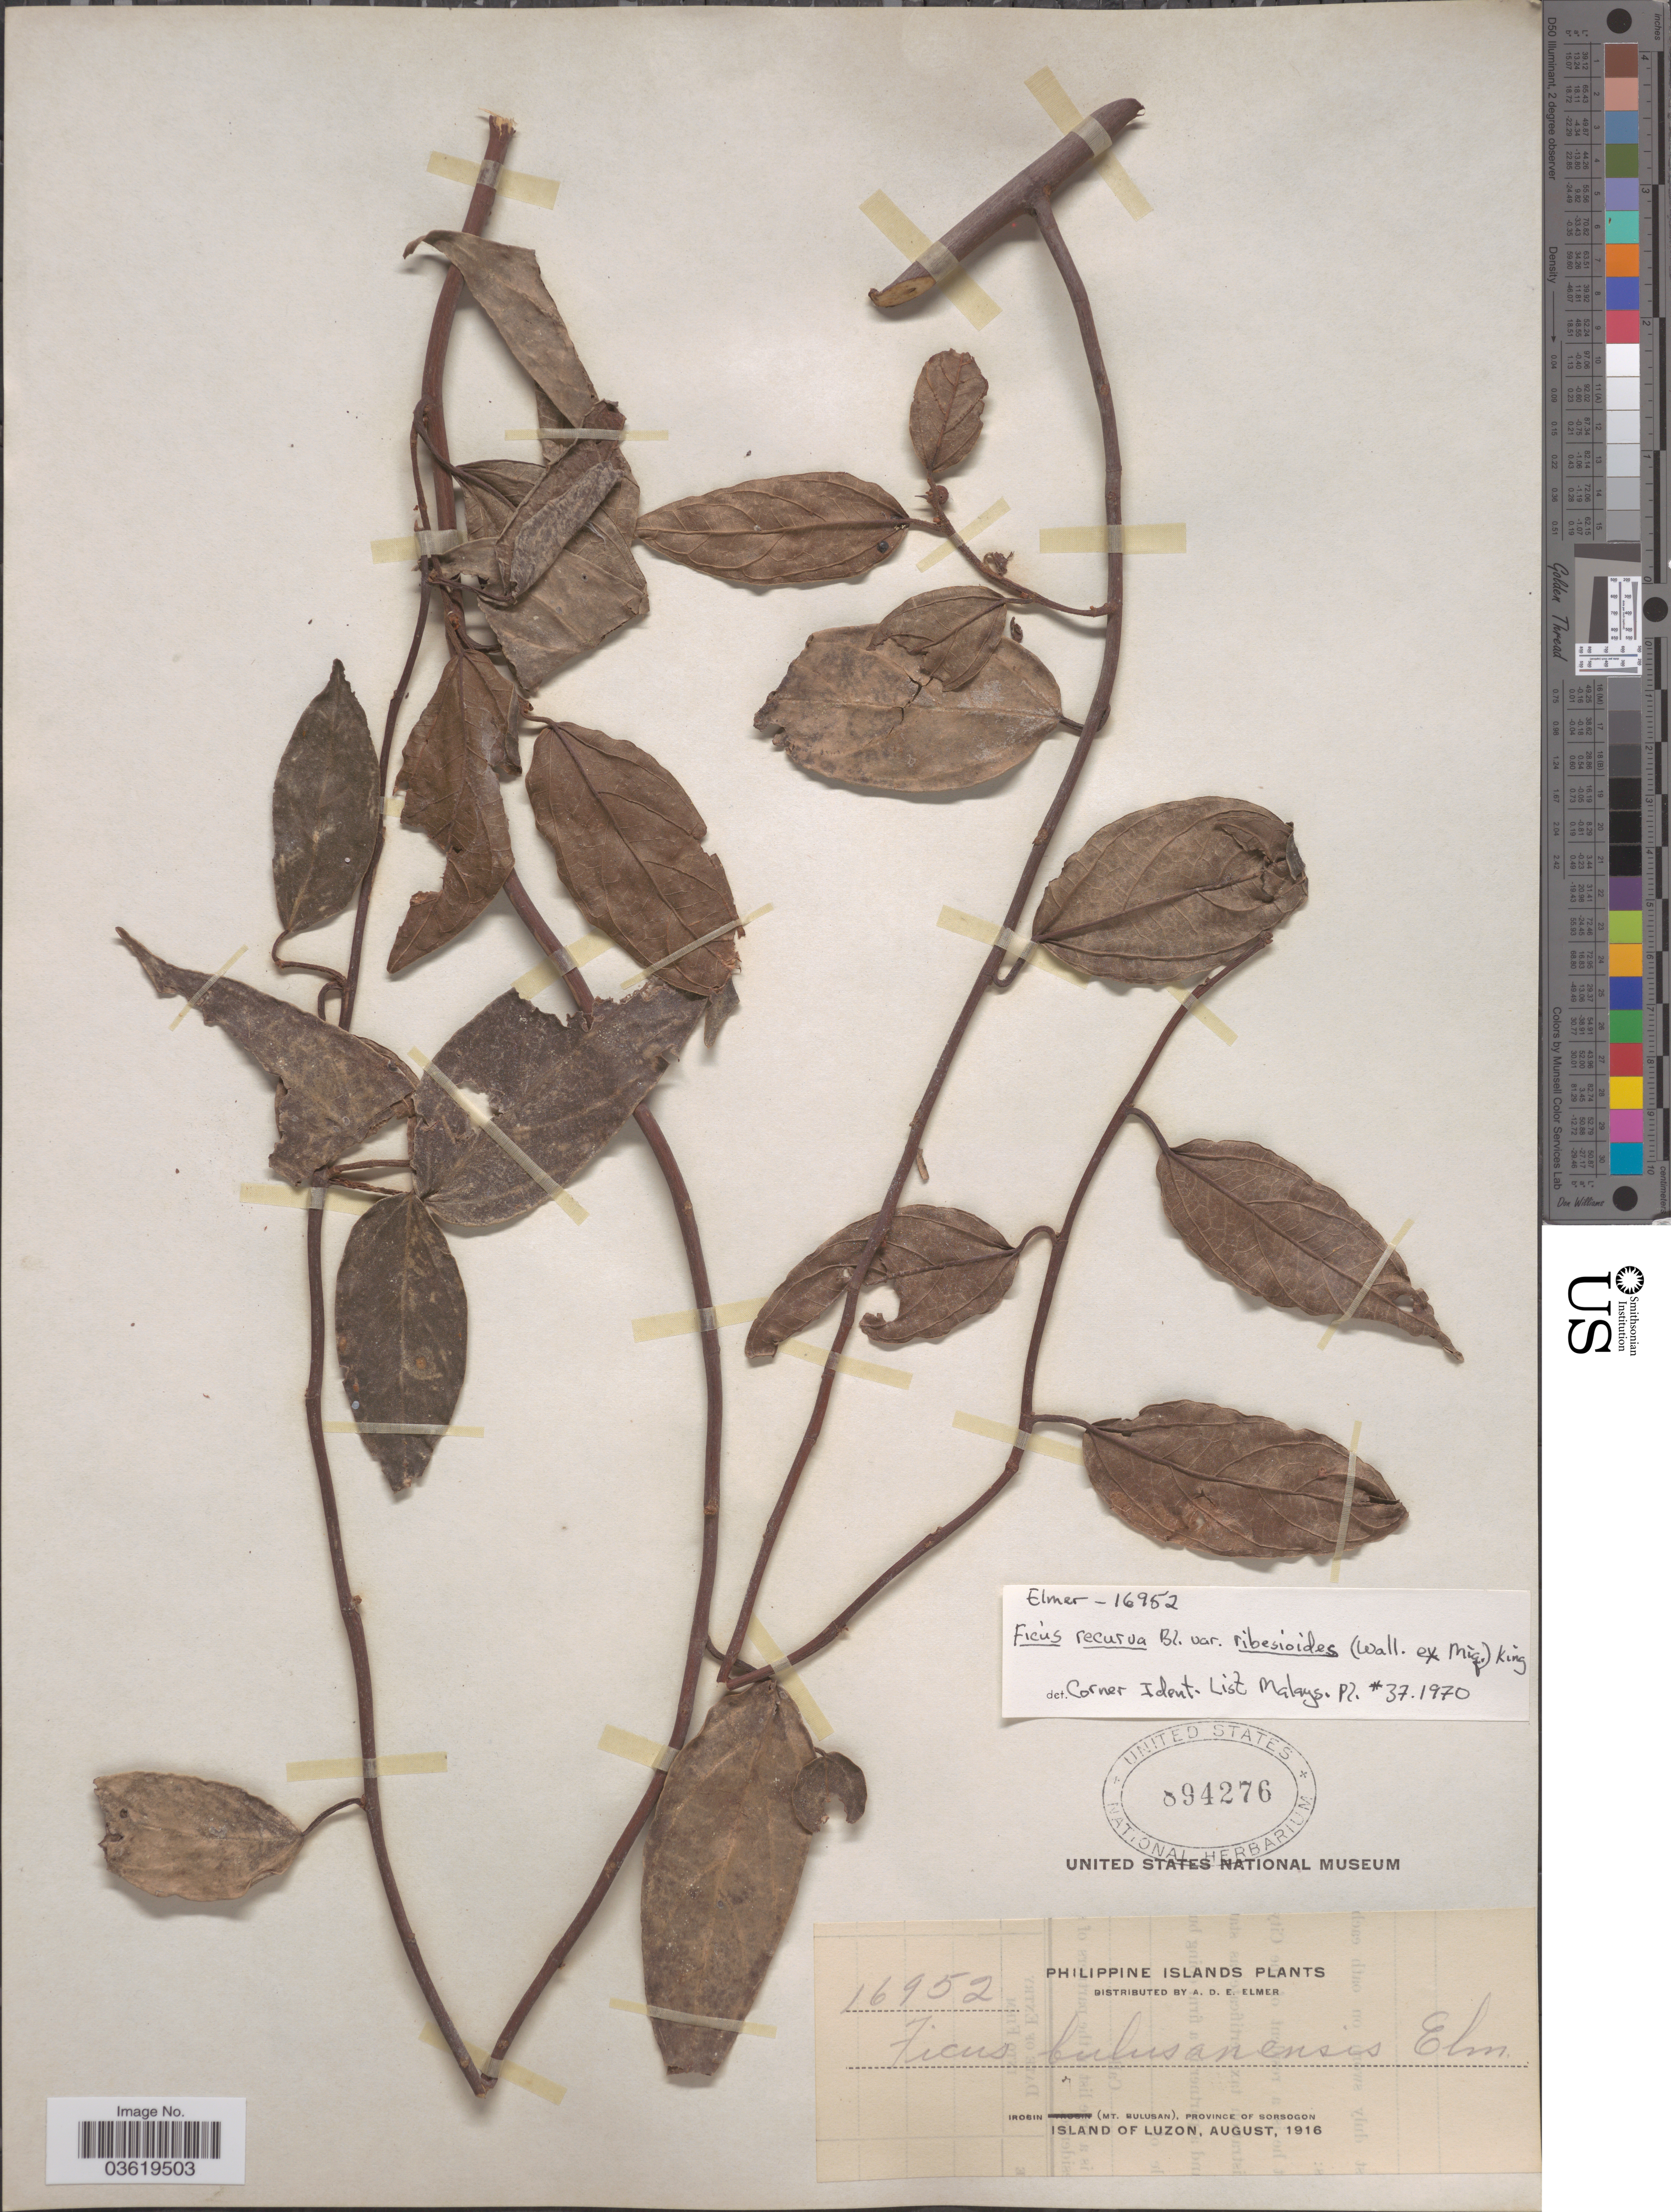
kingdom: Plantae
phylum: Tracheophyta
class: Magnoliopsida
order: Rosales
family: Moraceae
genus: Ficus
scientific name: Ficus recurva var. ribesioides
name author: King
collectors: A. D. E. Elmer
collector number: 16952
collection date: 1916-08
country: Philippines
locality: Irosin (Mt. Bulusan), Province of Sorsogon. Island of Luzon.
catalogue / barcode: US 894276